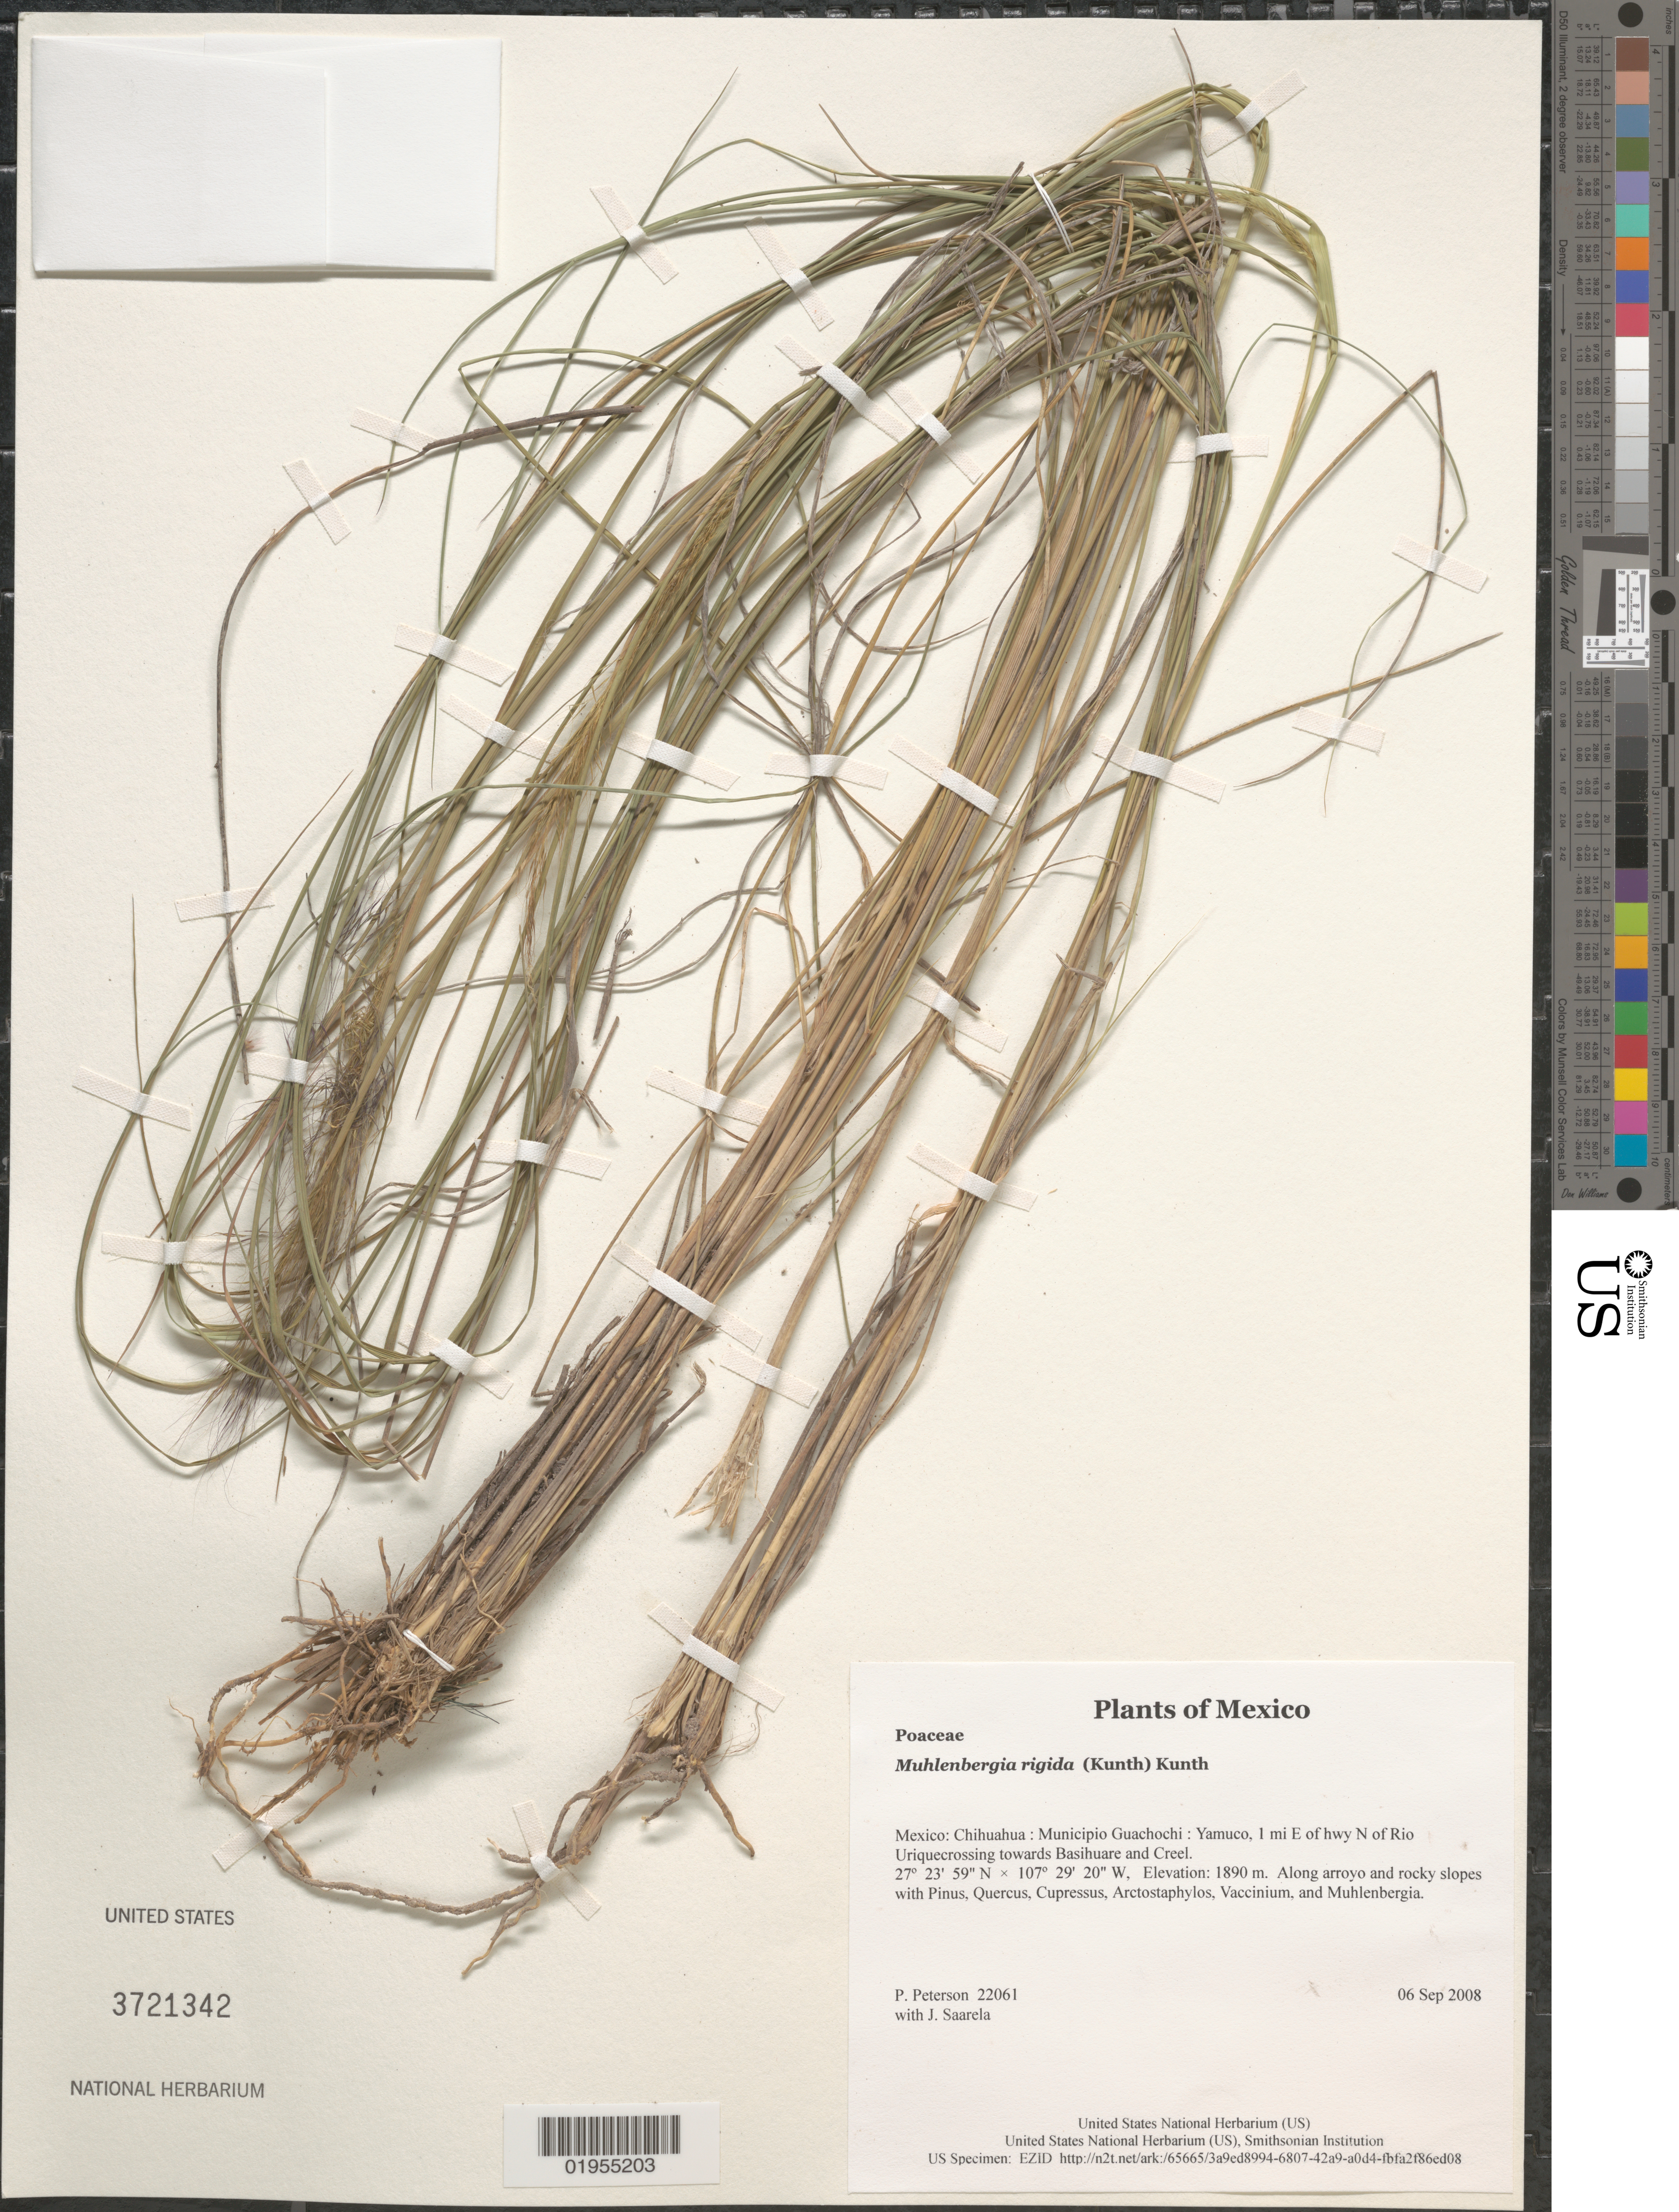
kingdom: Plantae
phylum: Tracheophyta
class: Liliopsida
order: Poales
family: Poaceae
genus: Muhlenbergia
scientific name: Muhlenbergia rigida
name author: (Kunth) Kunth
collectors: P. M. Peterson & J. Saarela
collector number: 22061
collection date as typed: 06 Sep 2008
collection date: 2008-09-06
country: Mexico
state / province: Chihuahua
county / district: Municipio Guachochi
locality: Yamuco, 1 mi E of hwy N of Rio Uriquecrossing towards Basihuare and Creel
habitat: Along arroyo and rocky slopes with Pinus, Quercus, Cupressus, Arctostaphylos, Vaccinium, and Muhlenbergia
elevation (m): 1890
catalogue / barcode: US 3721342